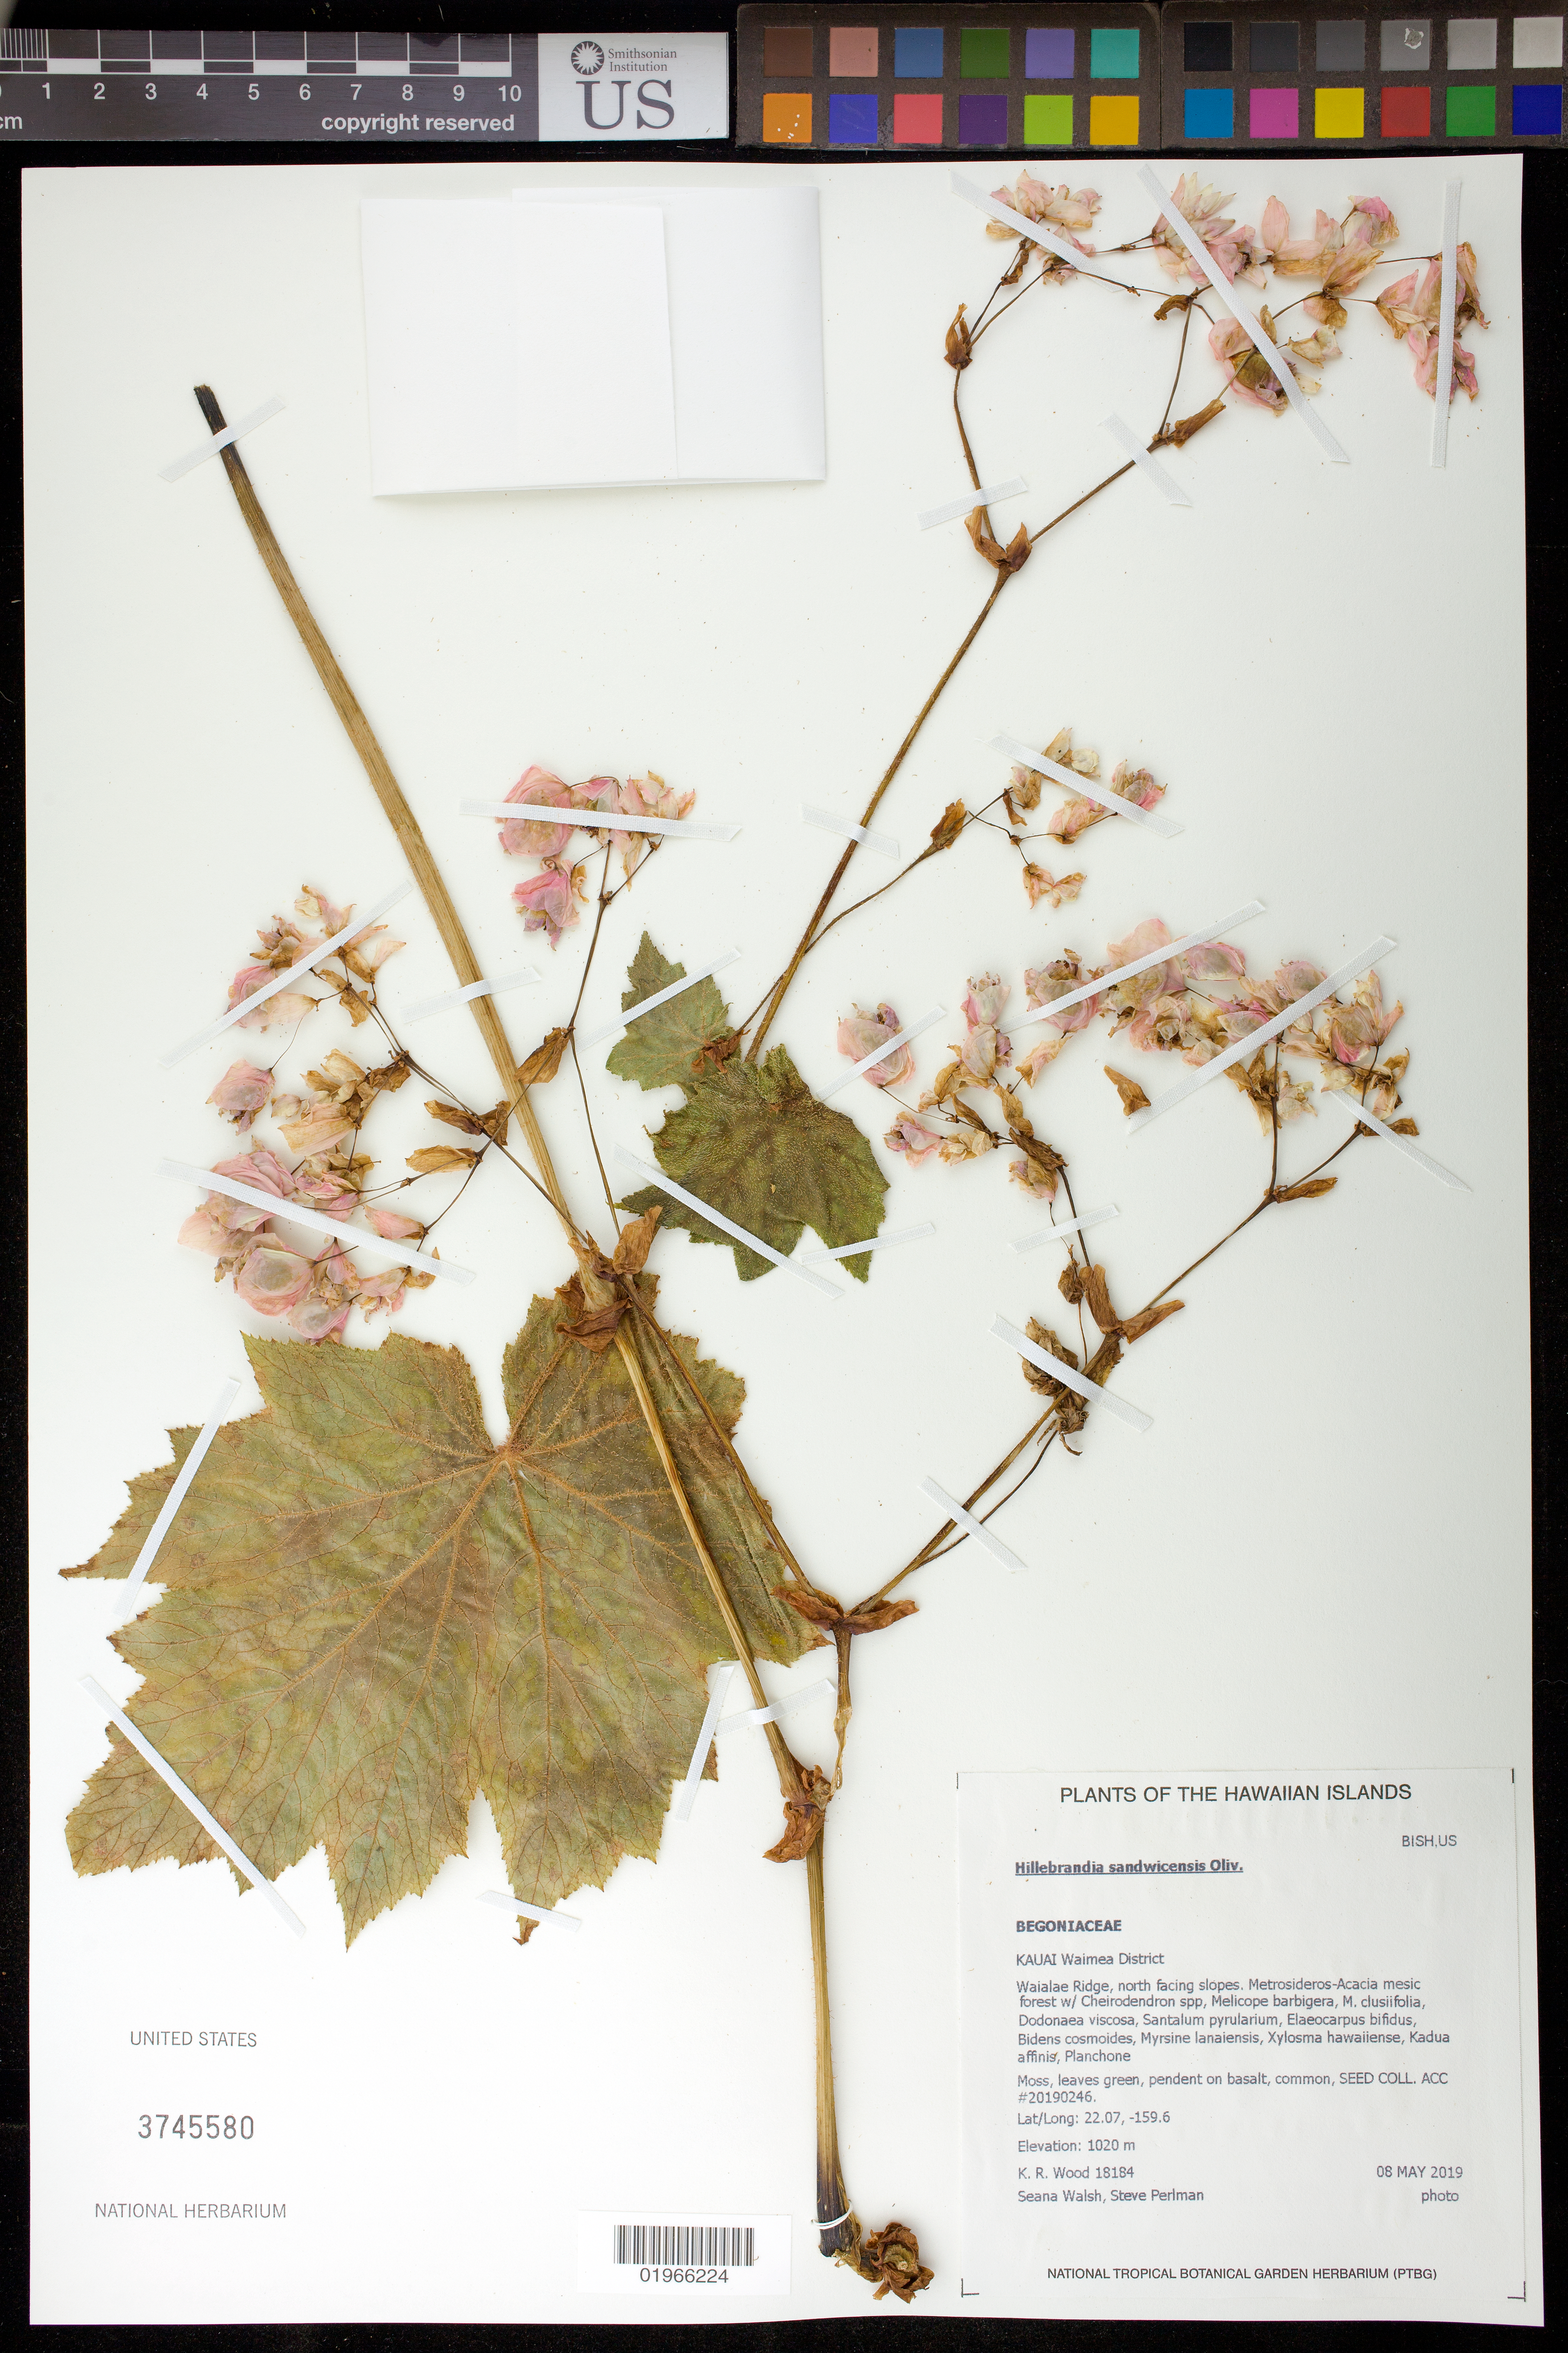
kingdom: Plantae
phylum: Tracheophyta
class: Magnoliopsida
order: Cucurbitales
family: Begoniaceae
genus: Hillebrandia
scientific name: Hillebrandia sandwicensis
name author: Oliv.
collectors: K. R. Wood, S. Walsh & S. P. Perlman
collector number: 18184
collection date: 2019-05-08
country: United States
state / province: Hawaii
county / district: Kauai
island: Kaua'i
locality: Waimea District, Waialae Ridge, north facing slopes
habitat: Mesic forest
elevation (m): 1020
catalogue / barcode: US 3745580